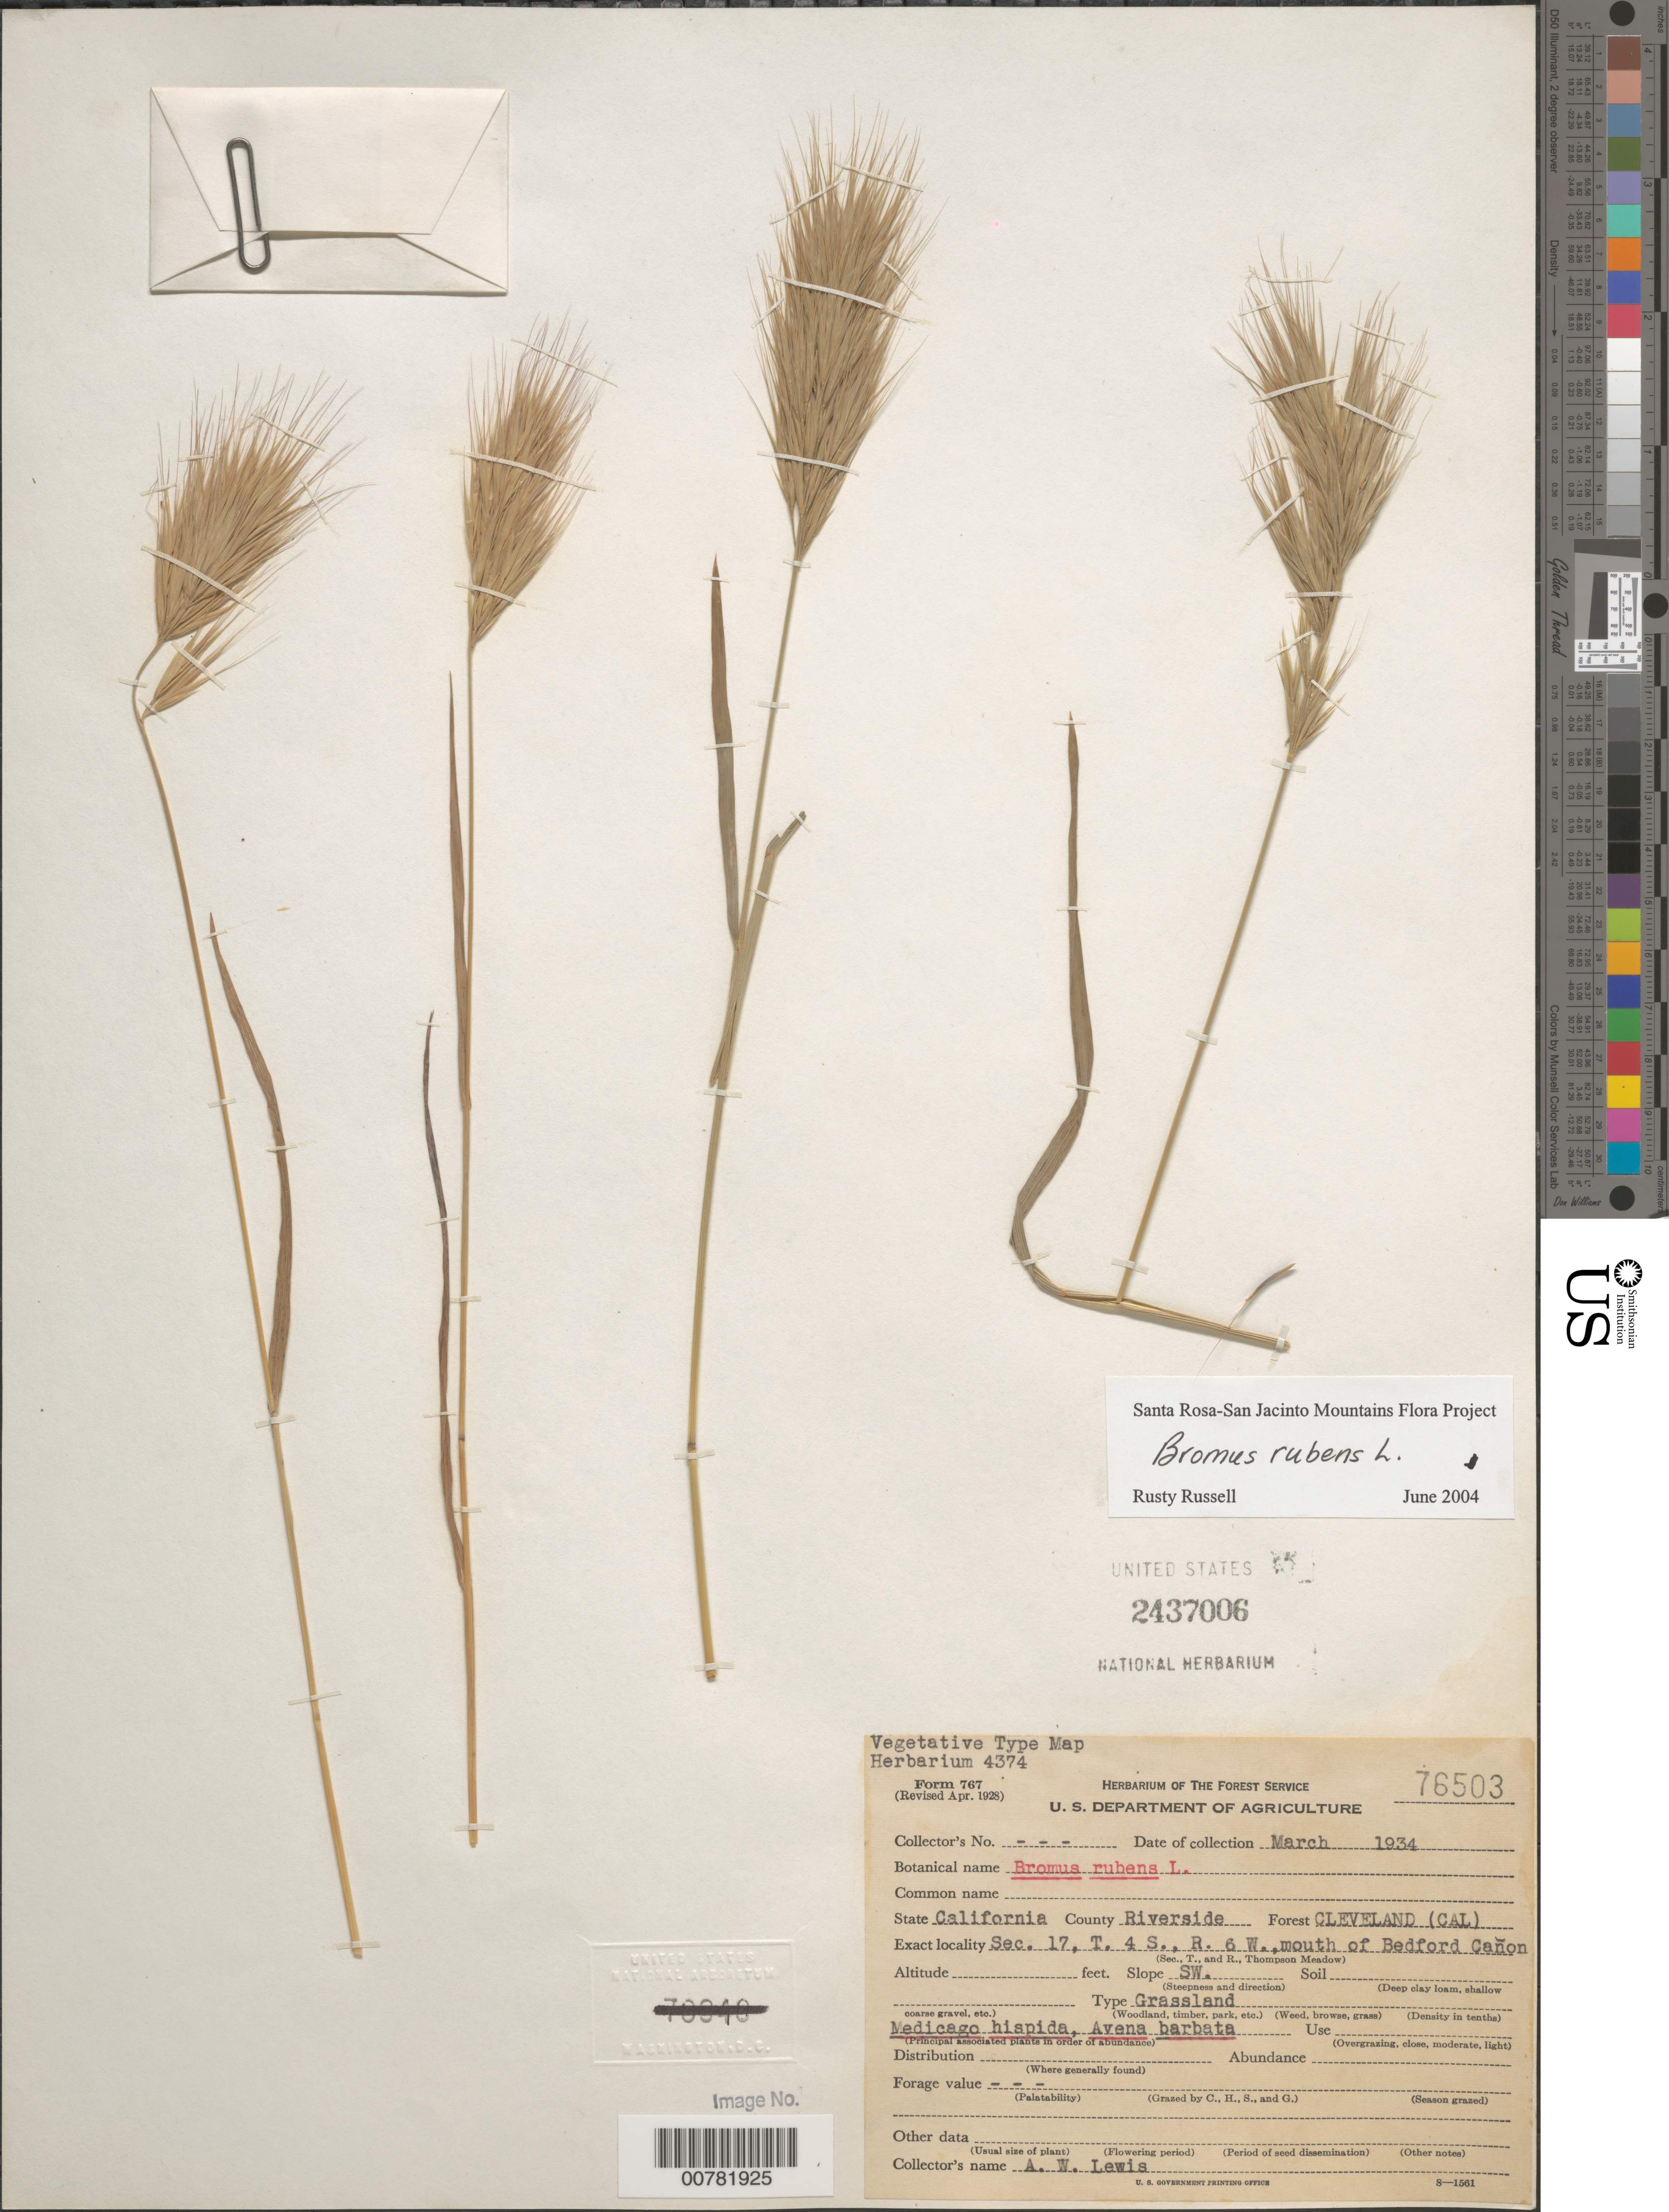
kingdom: Plantae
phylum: Tracheophyta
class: Liliopsida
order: Poales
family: Poaceae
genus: Bromus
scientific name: Bromus rubens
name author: L.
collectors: A. Lewis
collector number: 76503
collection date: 1934-03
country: United States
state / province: California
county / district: Riverside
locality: County Riverside. Forest Cleveland (CAL). Sec. 17, T. 4 S., R. 6 W., mouth of Bedford Cañon.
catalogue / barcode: US 2437006